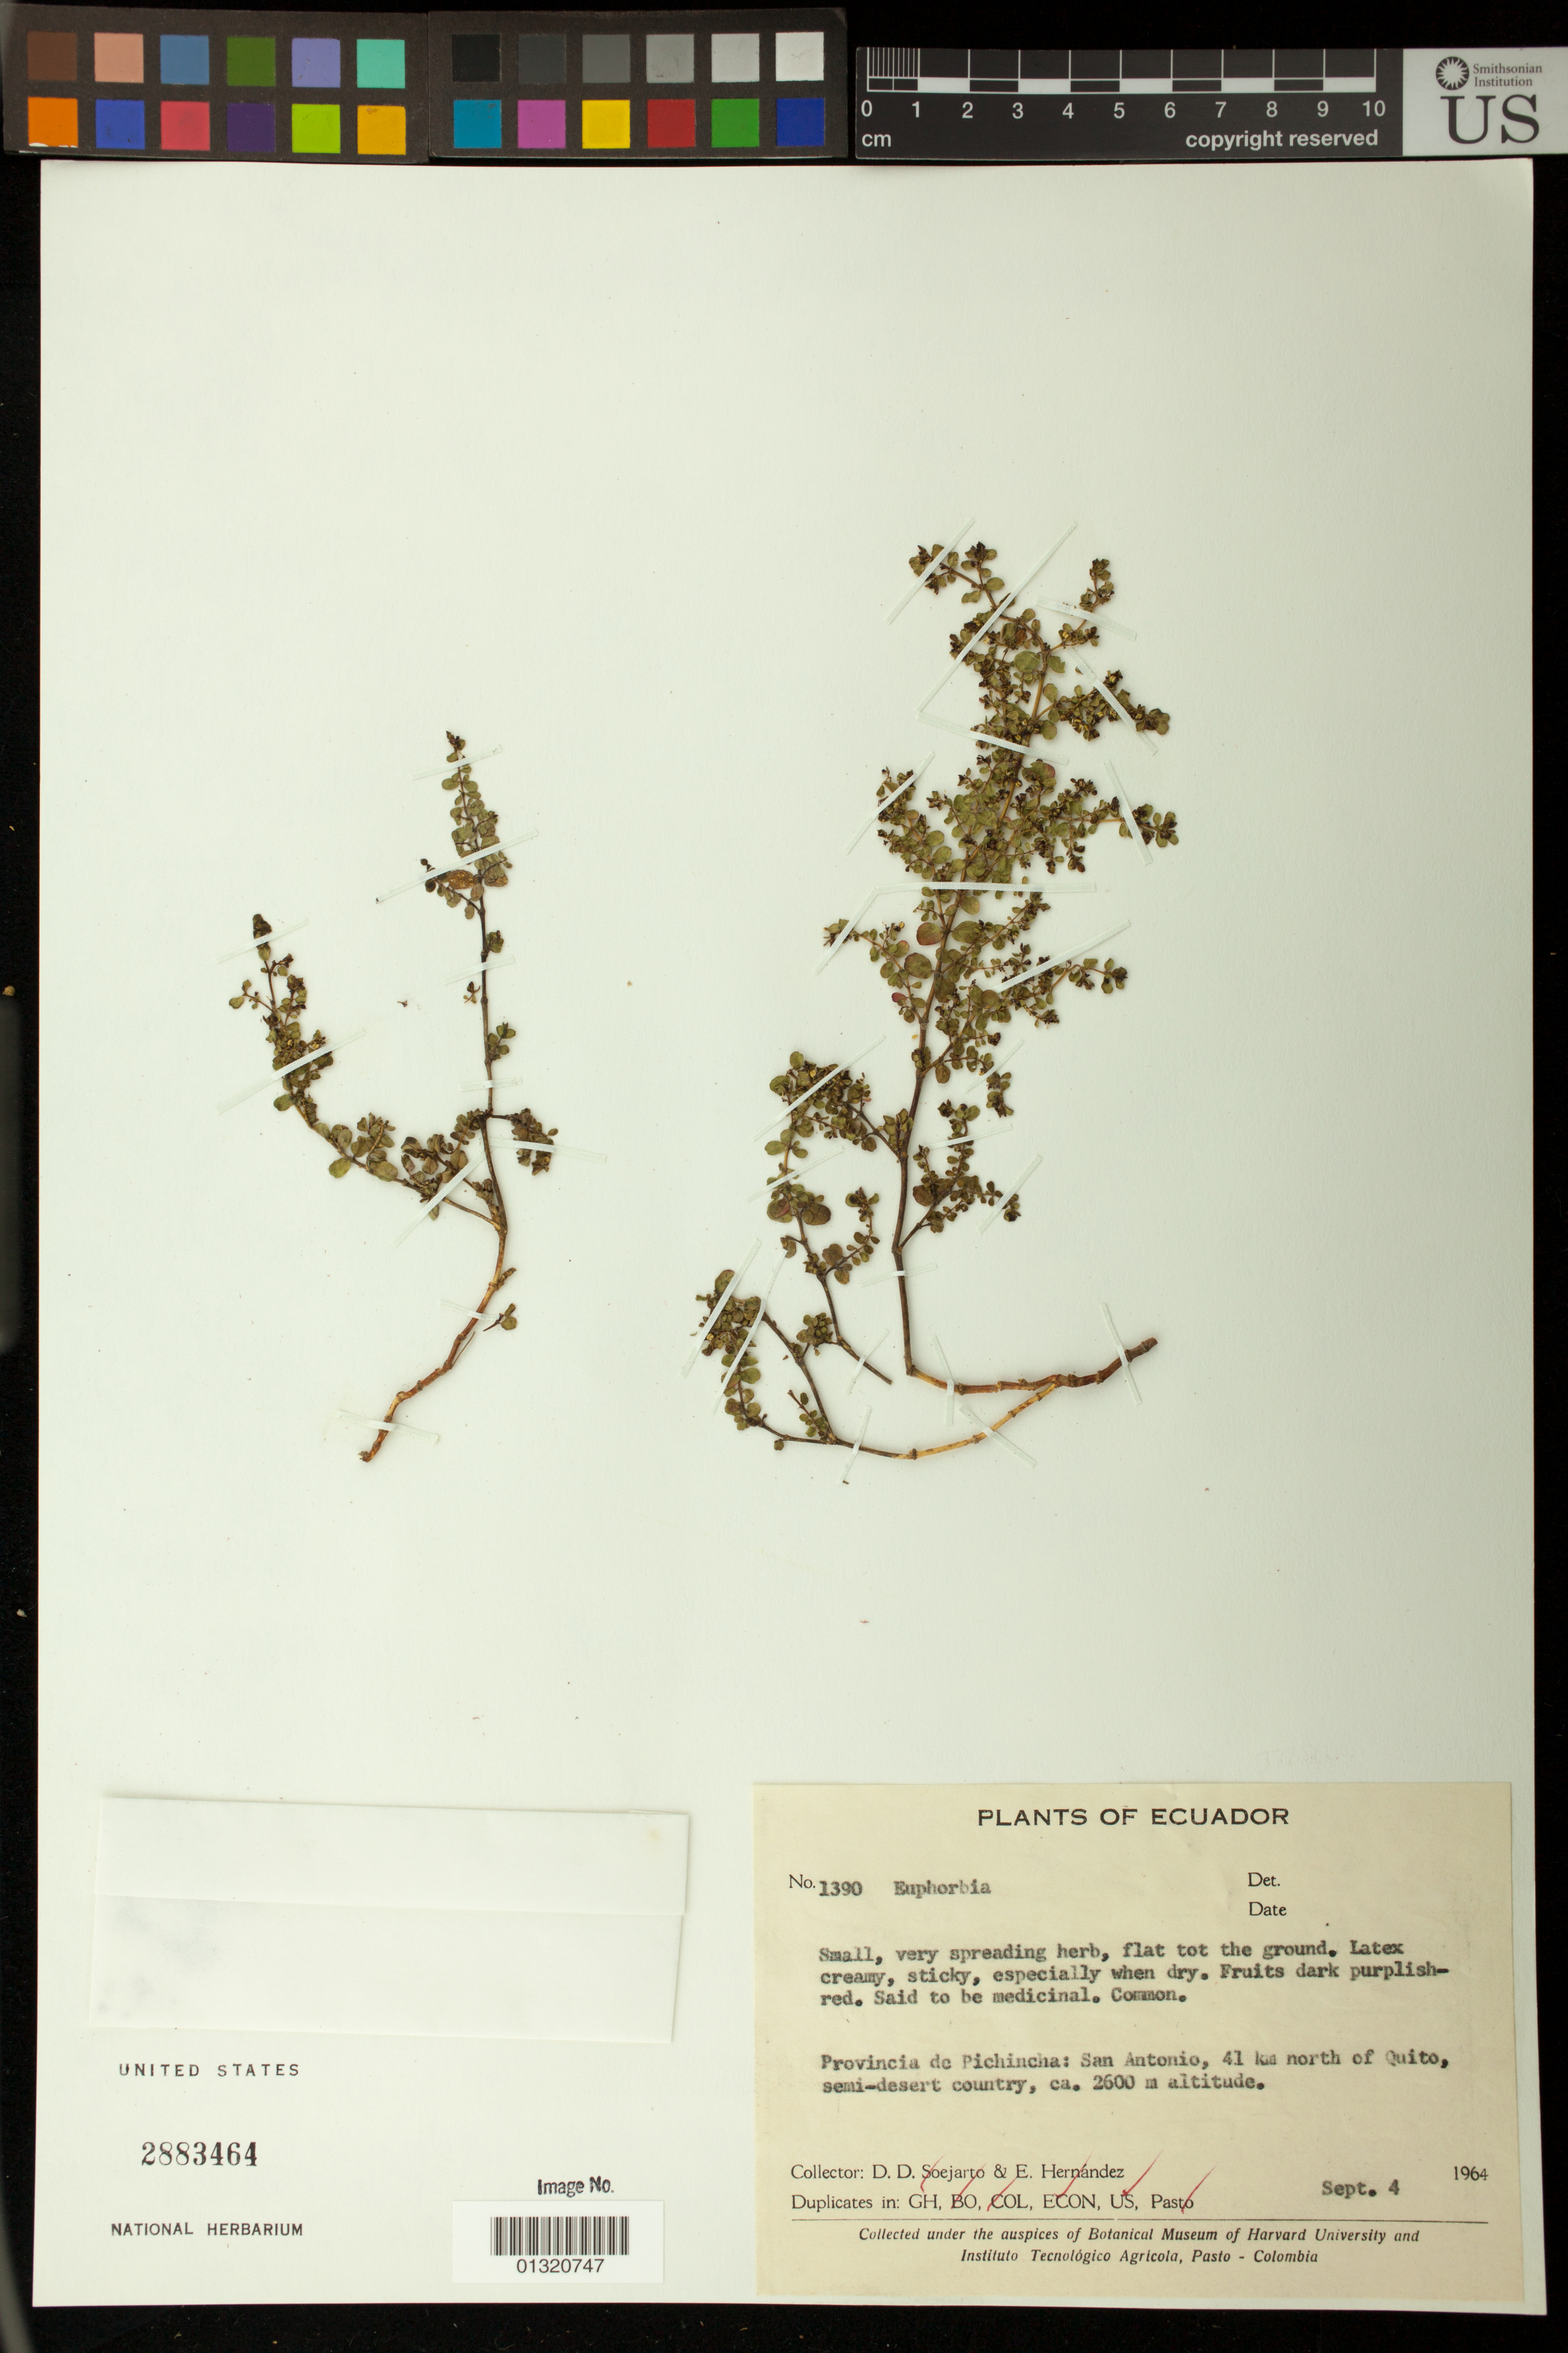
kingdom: Plantae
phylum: Tracheophyta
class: Magnoliopsida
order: Malpighiales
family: Euphorbiaceae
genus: Euphorbia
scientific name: Euphorbia sp.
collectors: D. D. Soejarto & E. Hernández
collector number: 1390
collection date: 1964-09-04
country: Ecuador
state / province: Pichincha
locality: San Antonio, 41 km north of Quito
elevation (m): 2600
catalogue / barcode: US 2883464